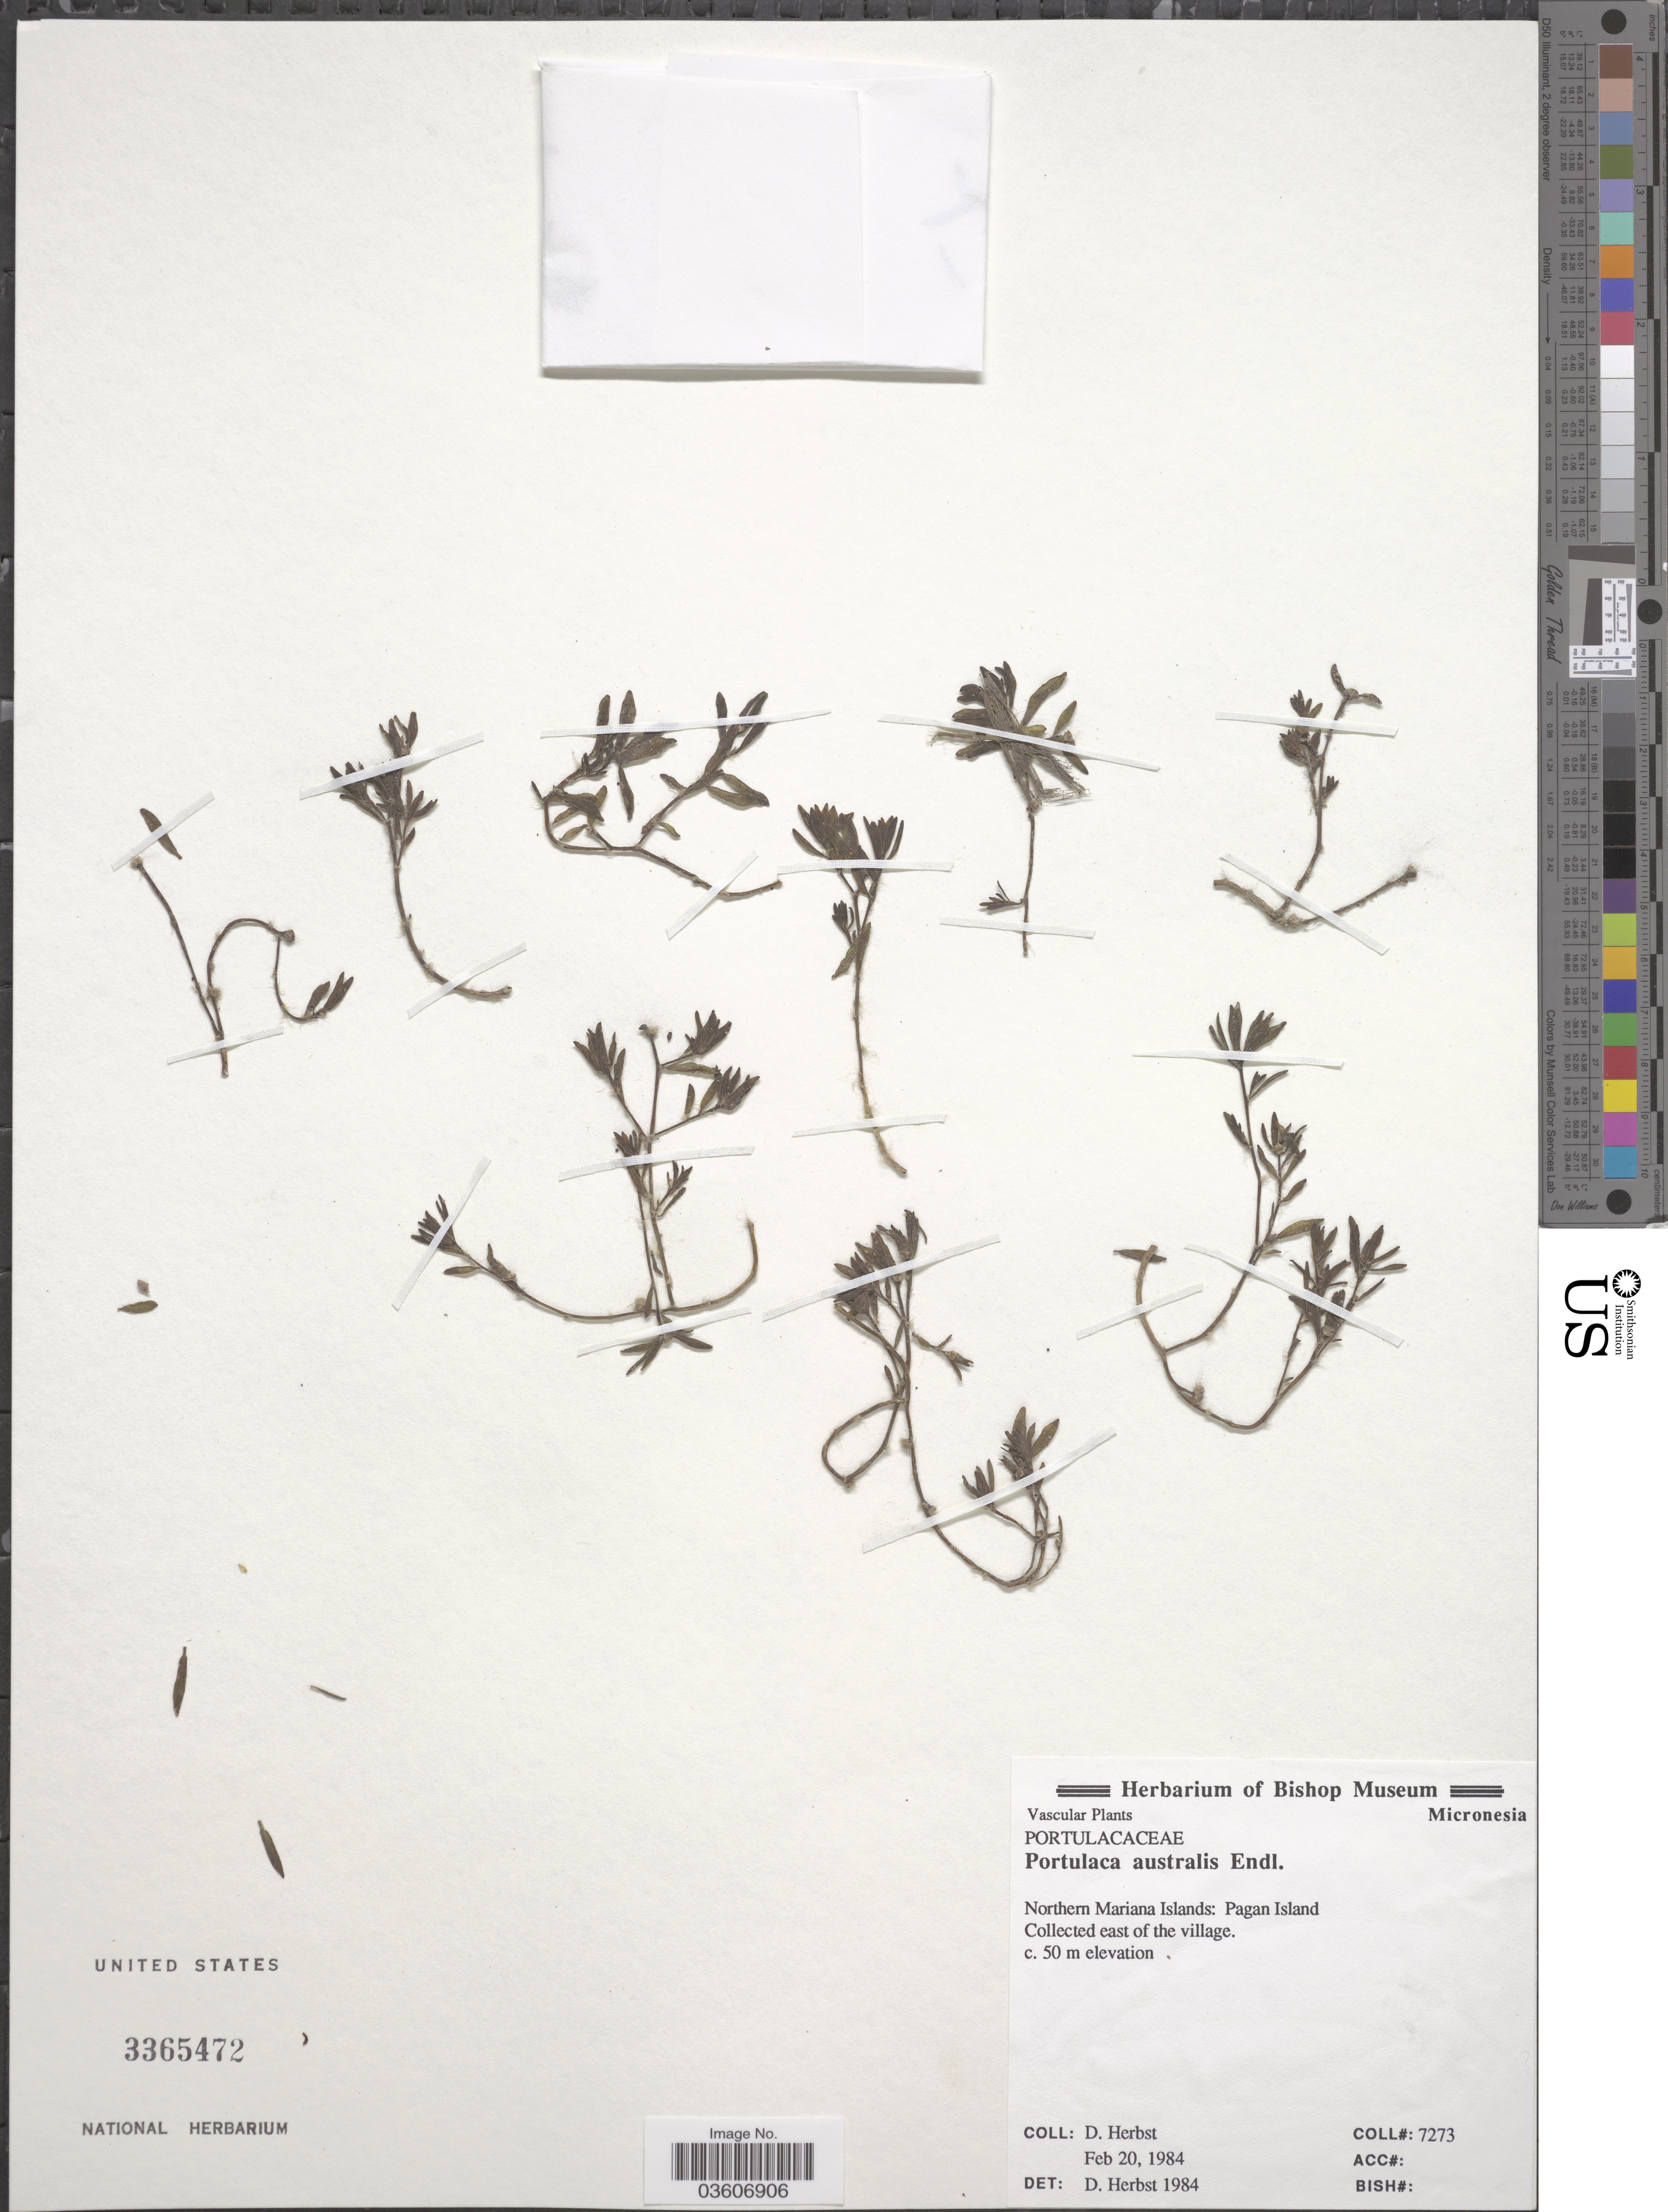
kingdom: Plantae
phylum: Tracheophyta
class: Magnoliopsida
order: Caryophyllales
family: Portulacaceae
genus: Portulaca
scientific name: Portulaca australis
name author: Endl.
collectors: D. Herbst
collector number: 7273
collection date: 1984-02-20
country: Northern Mariana Islands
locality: Pagan Island. East of the village.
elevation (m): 50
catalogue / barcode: US 3365472